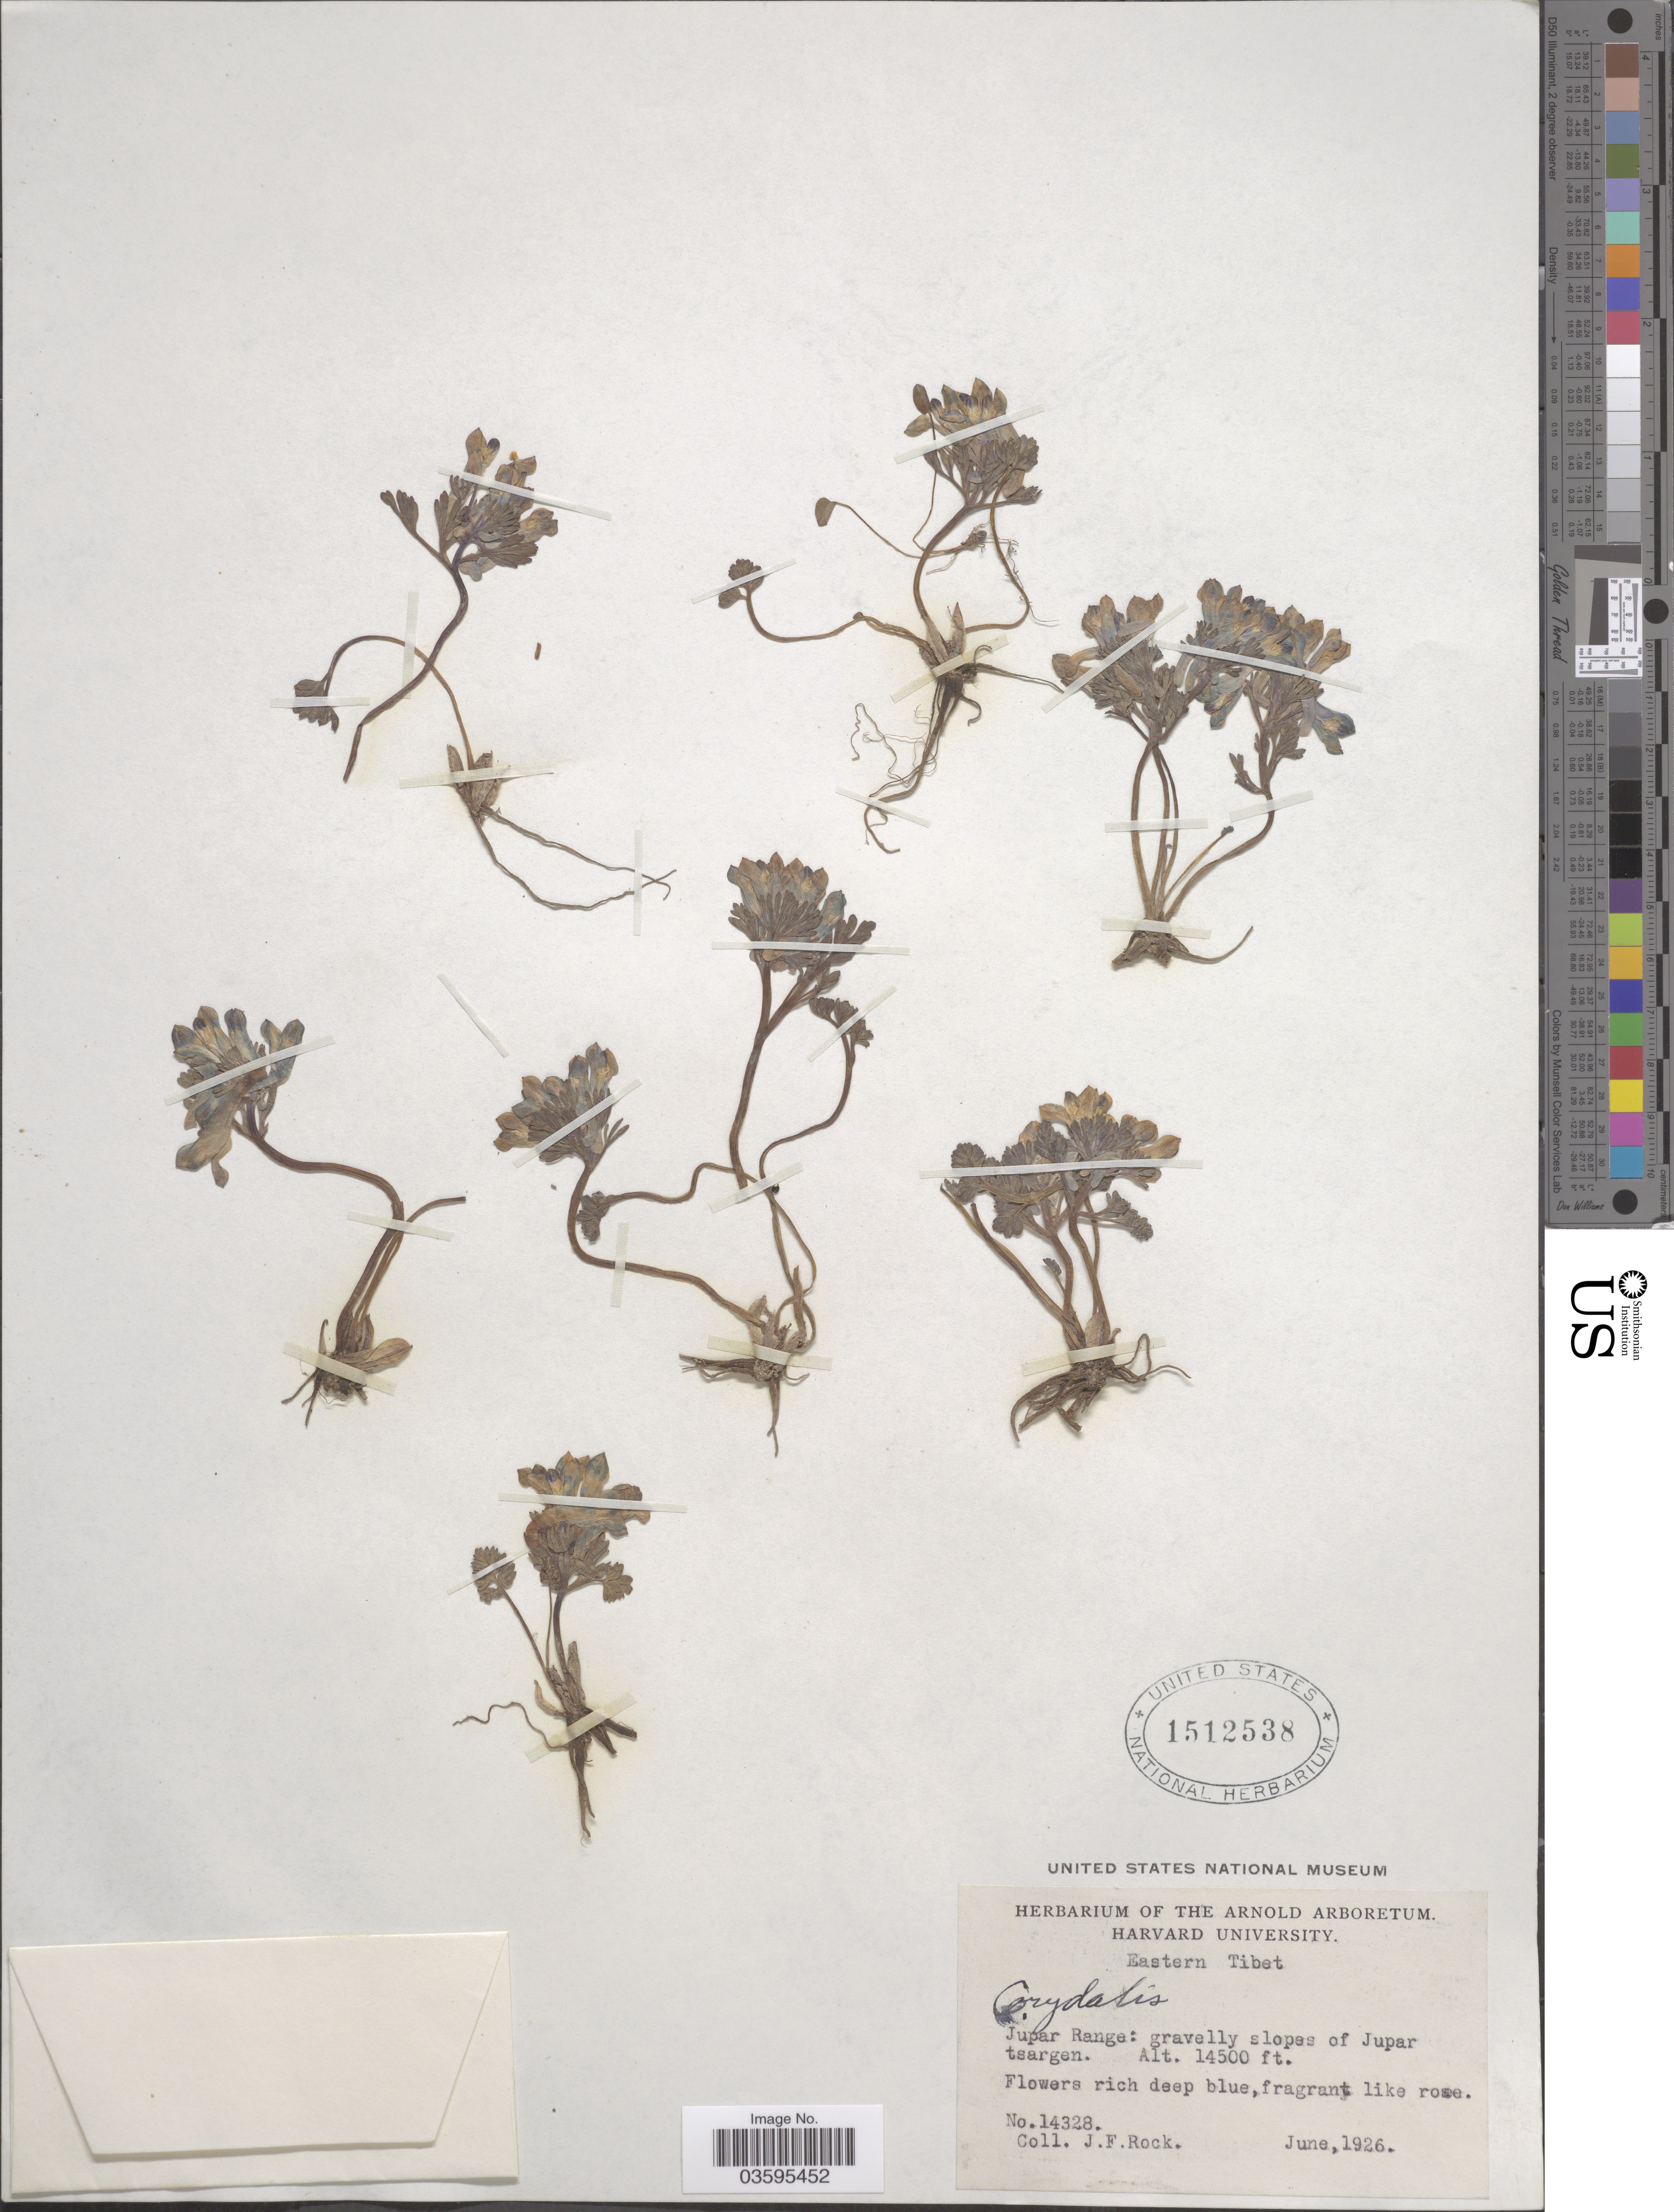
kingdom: Plantae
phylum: Tracheophyta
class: Magnoliopsida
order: Ranunculales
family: Papaveraceae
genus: Corydalis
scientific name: Corydalis sp.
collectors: J. Rock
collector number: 14328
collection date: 1926-06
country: China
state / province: Xizang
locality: Eastern Tibet. Jupar Range: gravelly slopes of Jupar tsargen.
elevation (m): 4420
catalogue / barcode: US 1512538